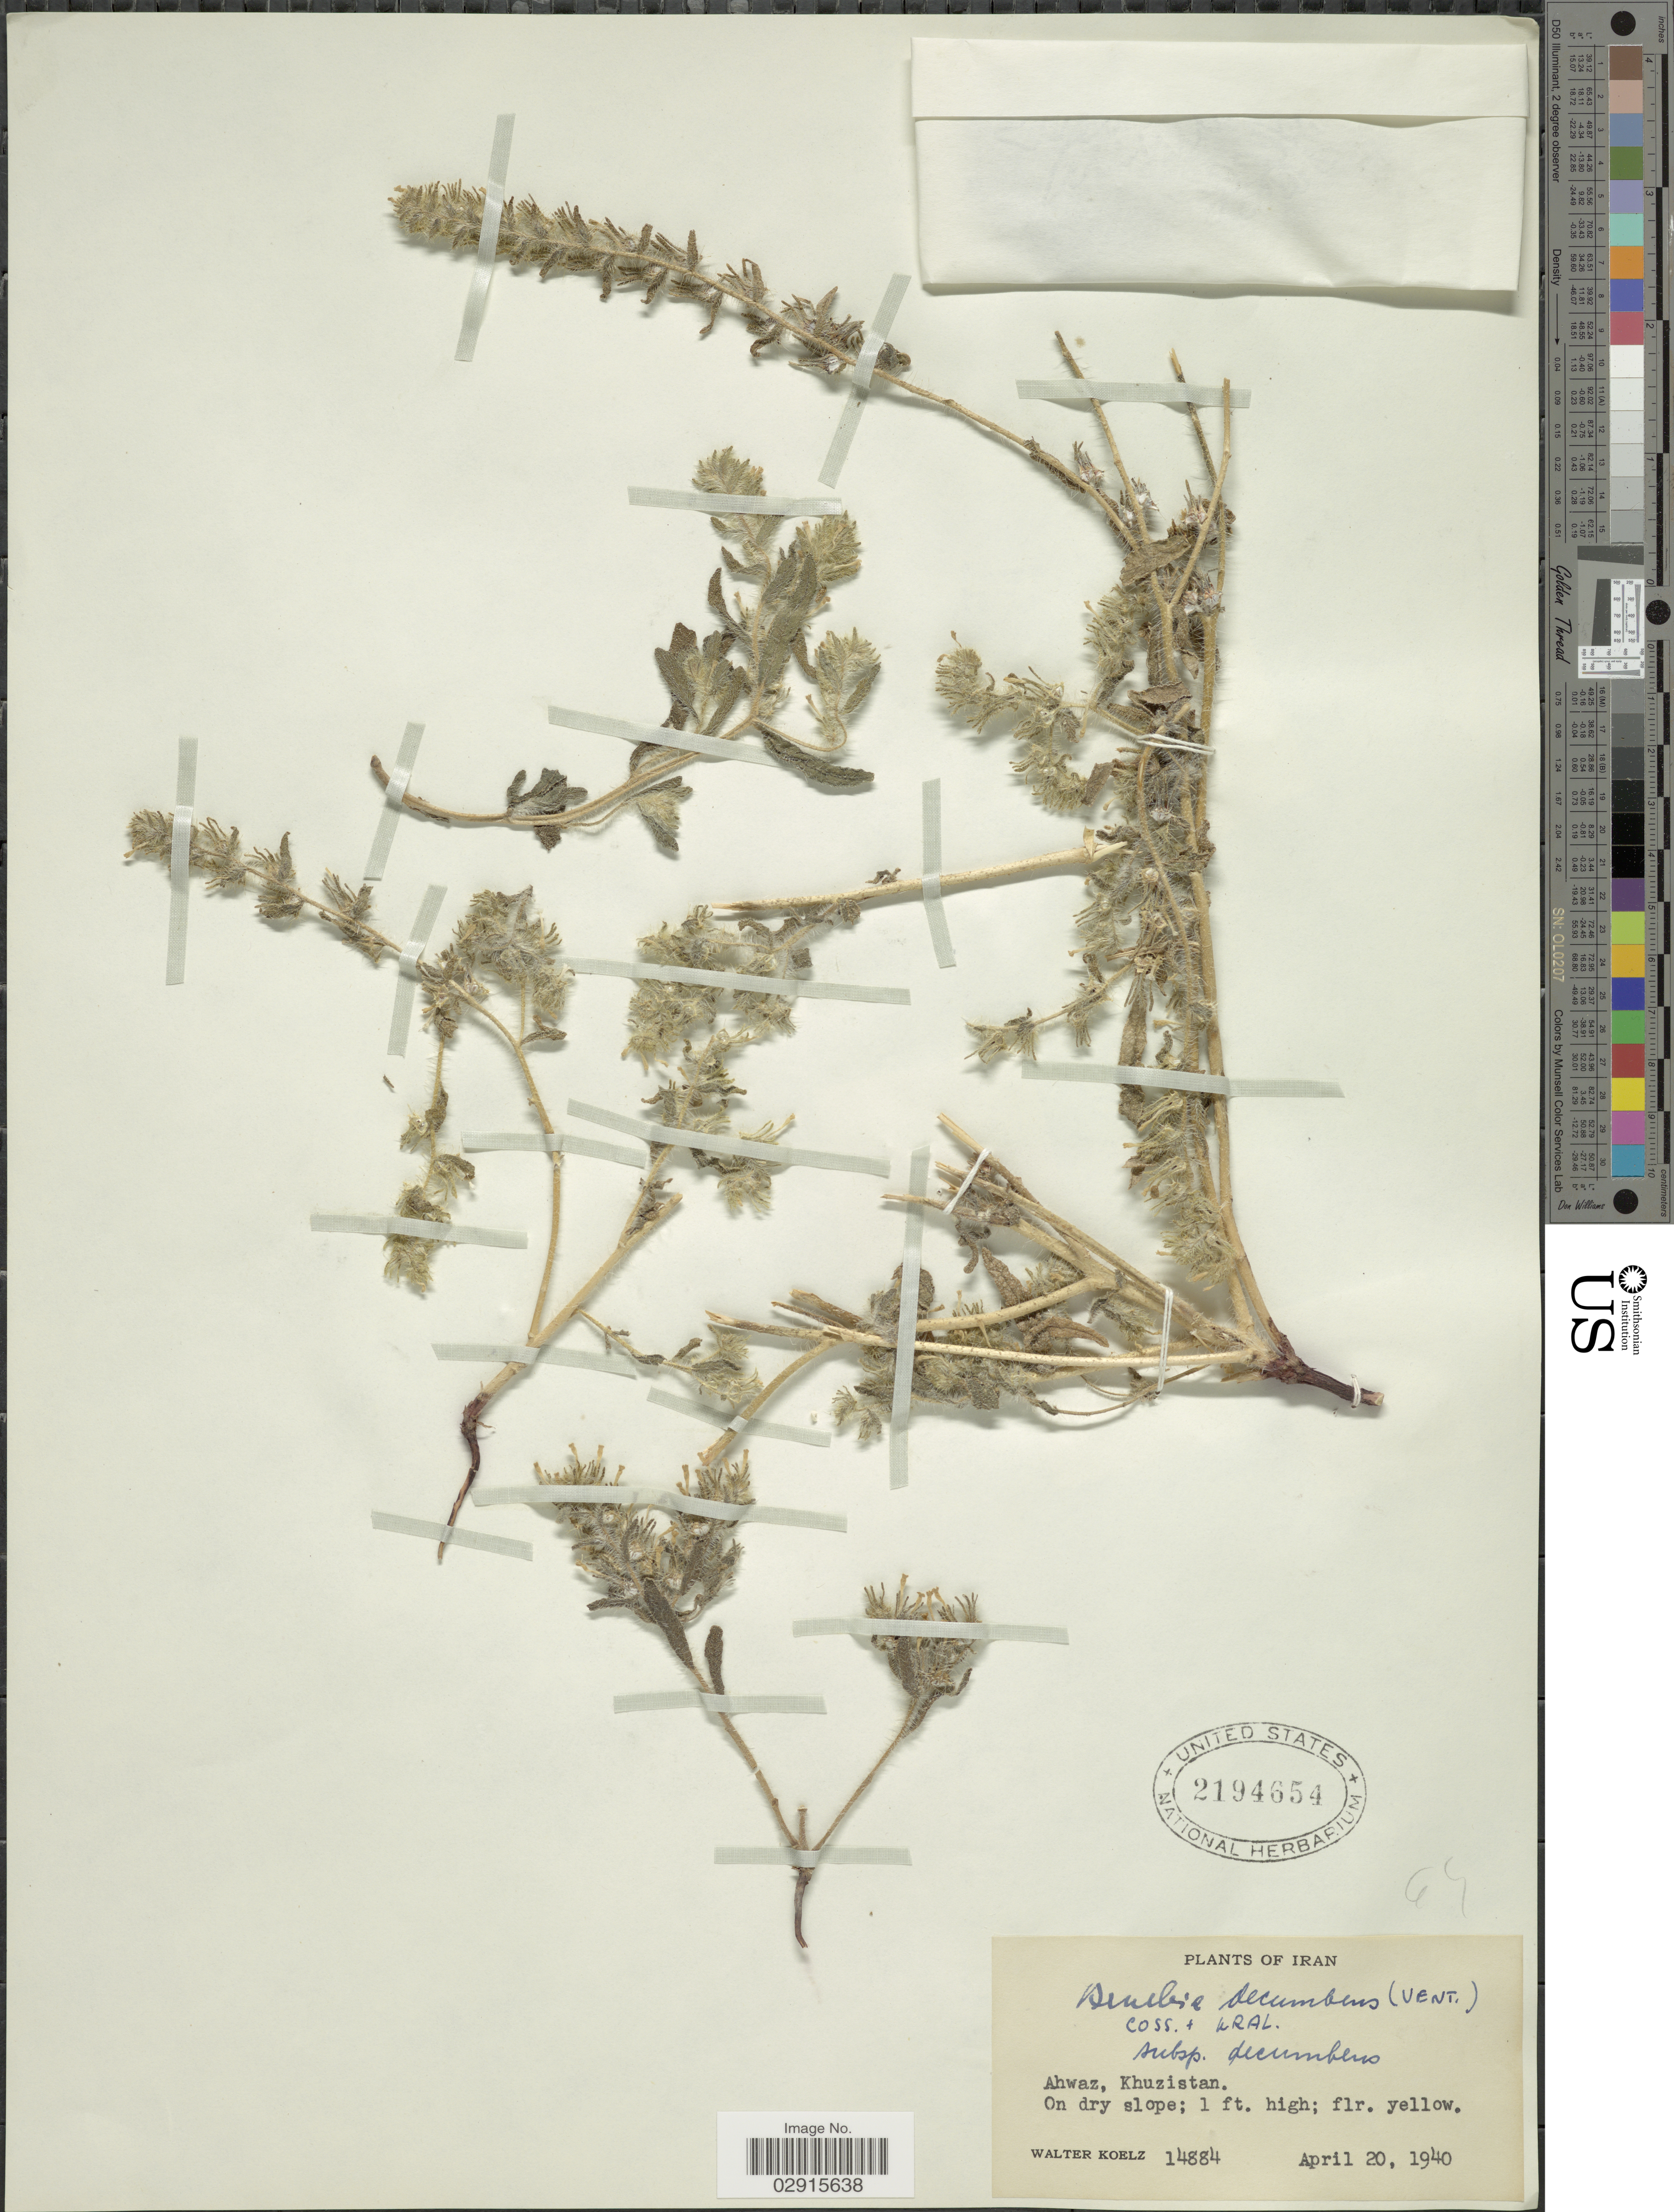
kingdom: Plantae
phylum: Tracheophyta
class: Magnoliopsida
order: Boraginales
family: Boraginaceae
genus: Arnebia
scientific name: Arnebia decumbens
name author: (Vent.) Coss. & Kralik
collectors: W. N. Koelz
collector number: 14884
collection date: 1940-04-20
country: Iran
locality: Ahwaz, Khuzistan.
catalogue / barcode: US 2194654